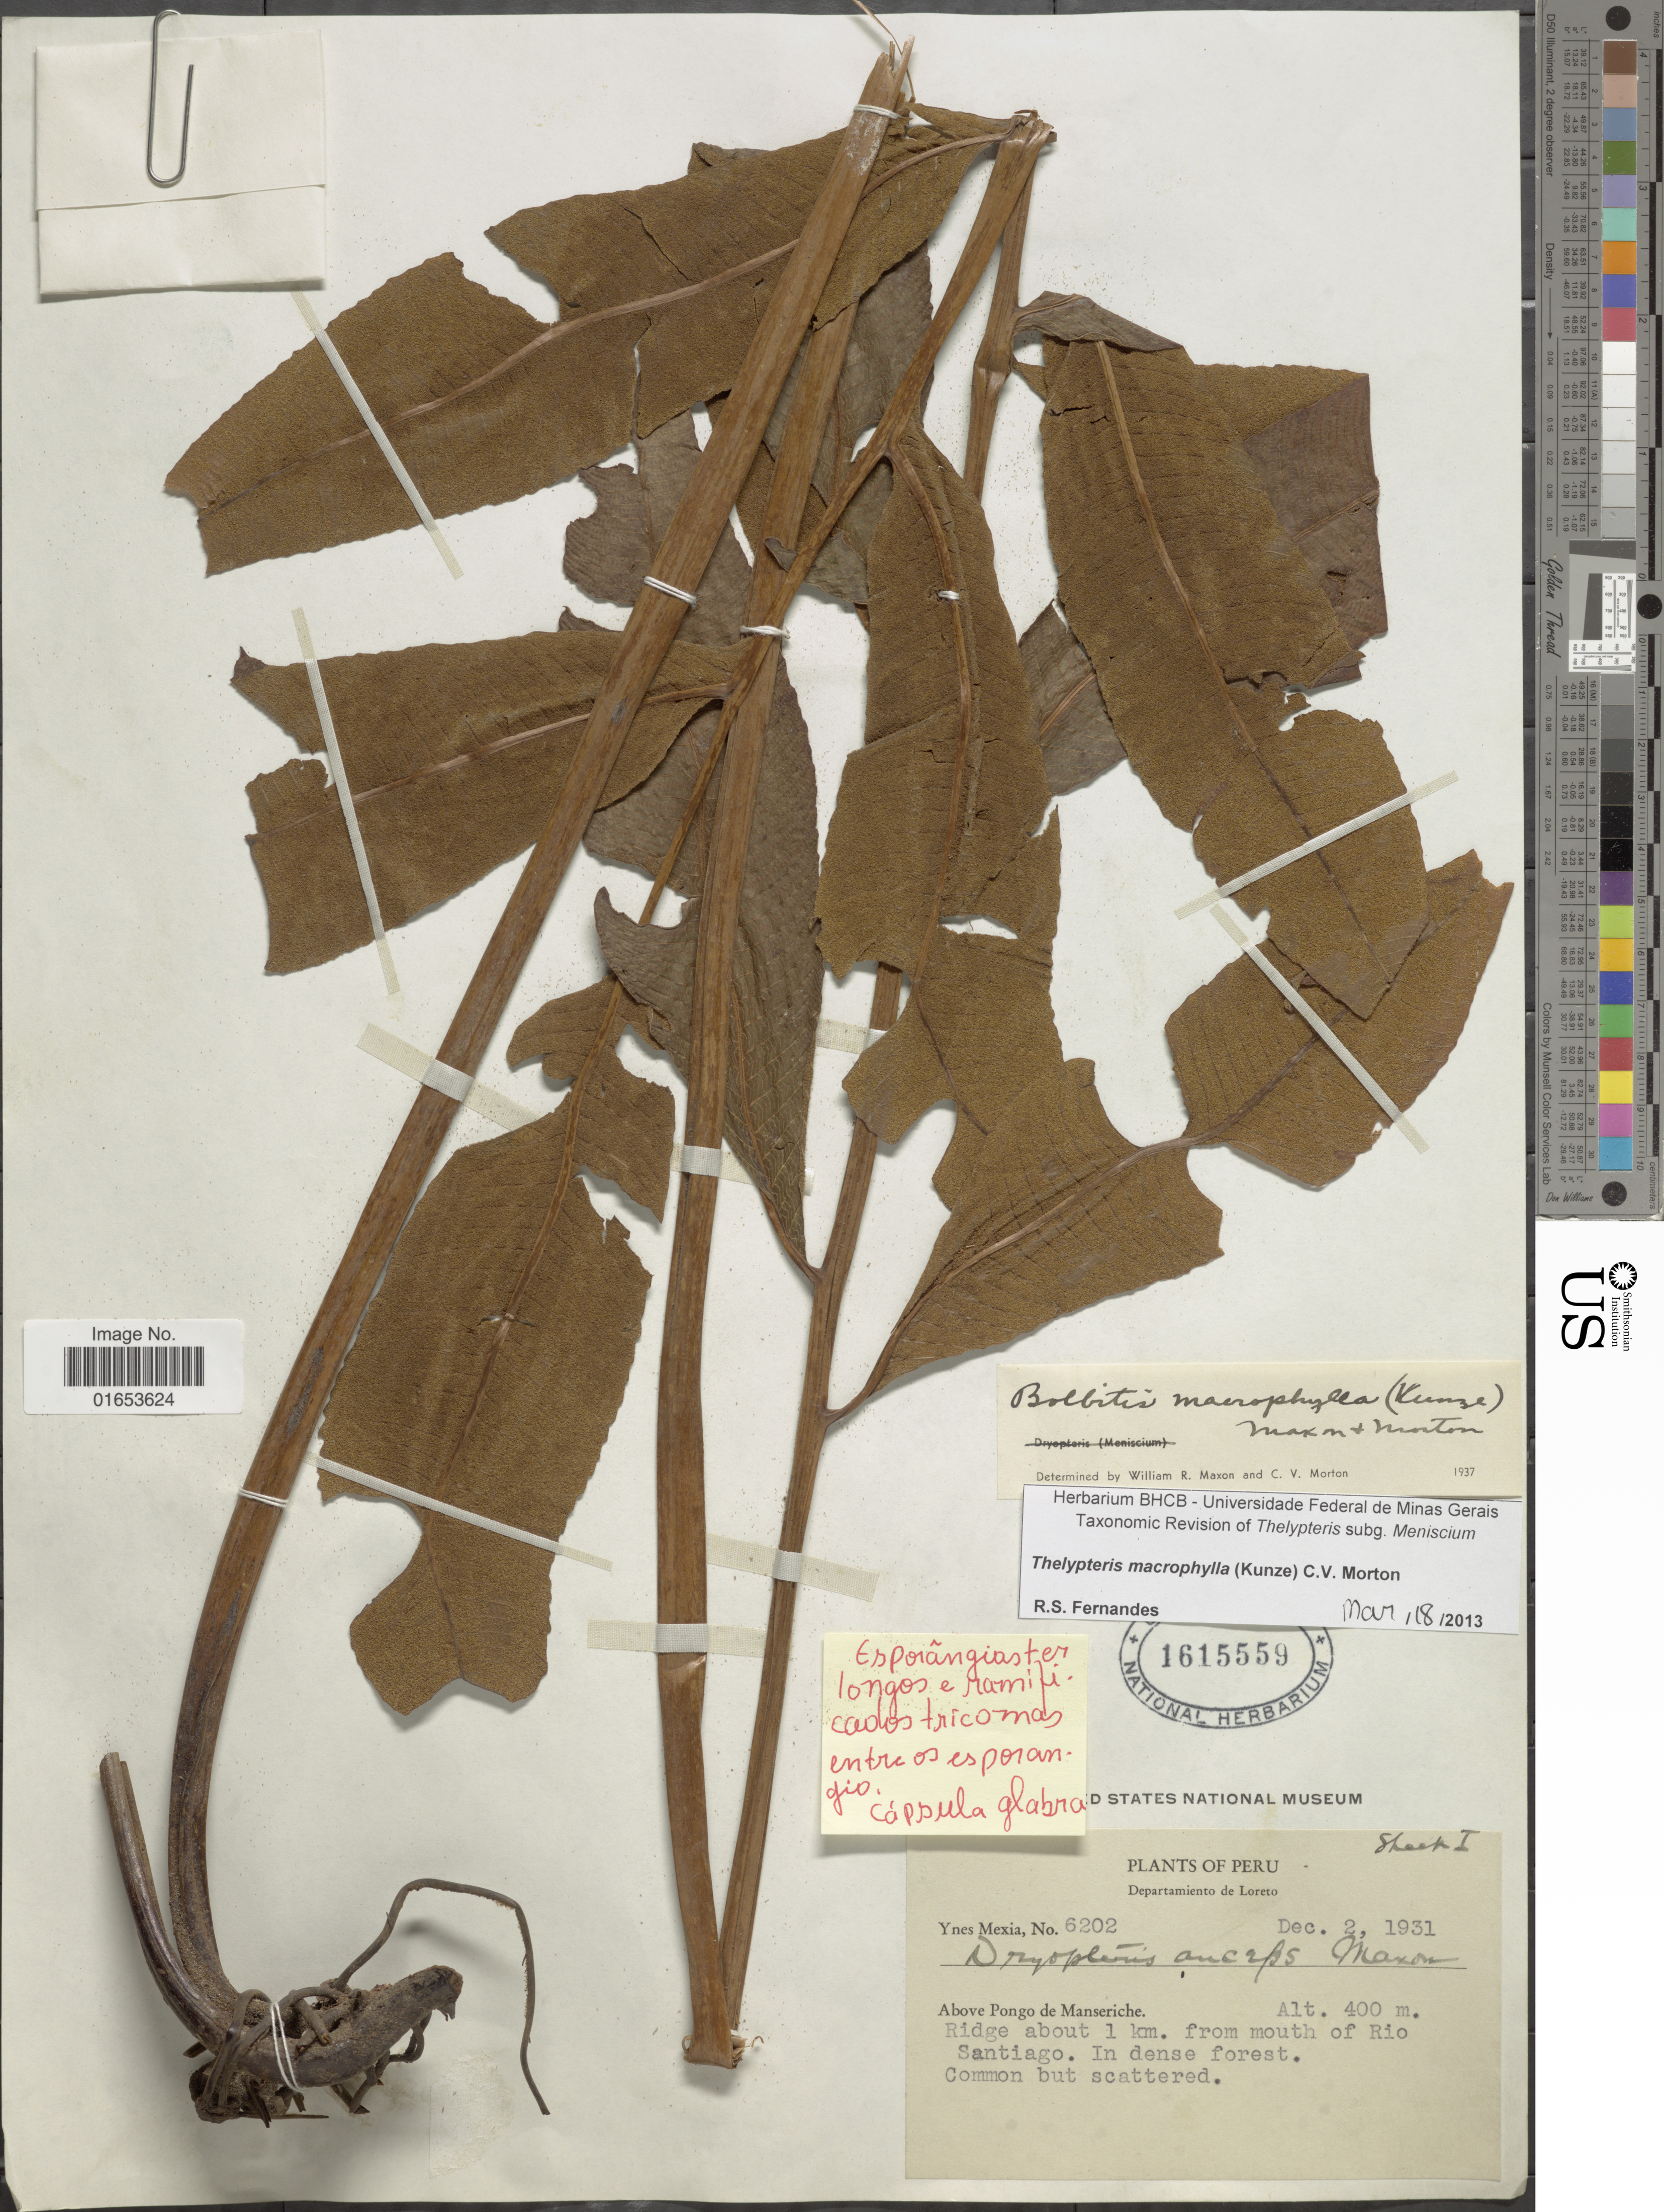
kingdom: Plantae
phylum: Tracheophyta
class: Polypodiopsida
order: Polypodiales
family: Thelypteridaceae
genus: Meniscium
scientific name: Meniscium macrophyllum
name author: Kunze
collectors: Y. Mexia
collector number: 6202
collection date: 1931-12-02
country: Peru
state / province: Loreto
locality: Above Pongo de Manseriche. Ridge about 1 km. from mouth of Rio Santiago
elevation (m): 400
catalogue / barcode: US 1615559